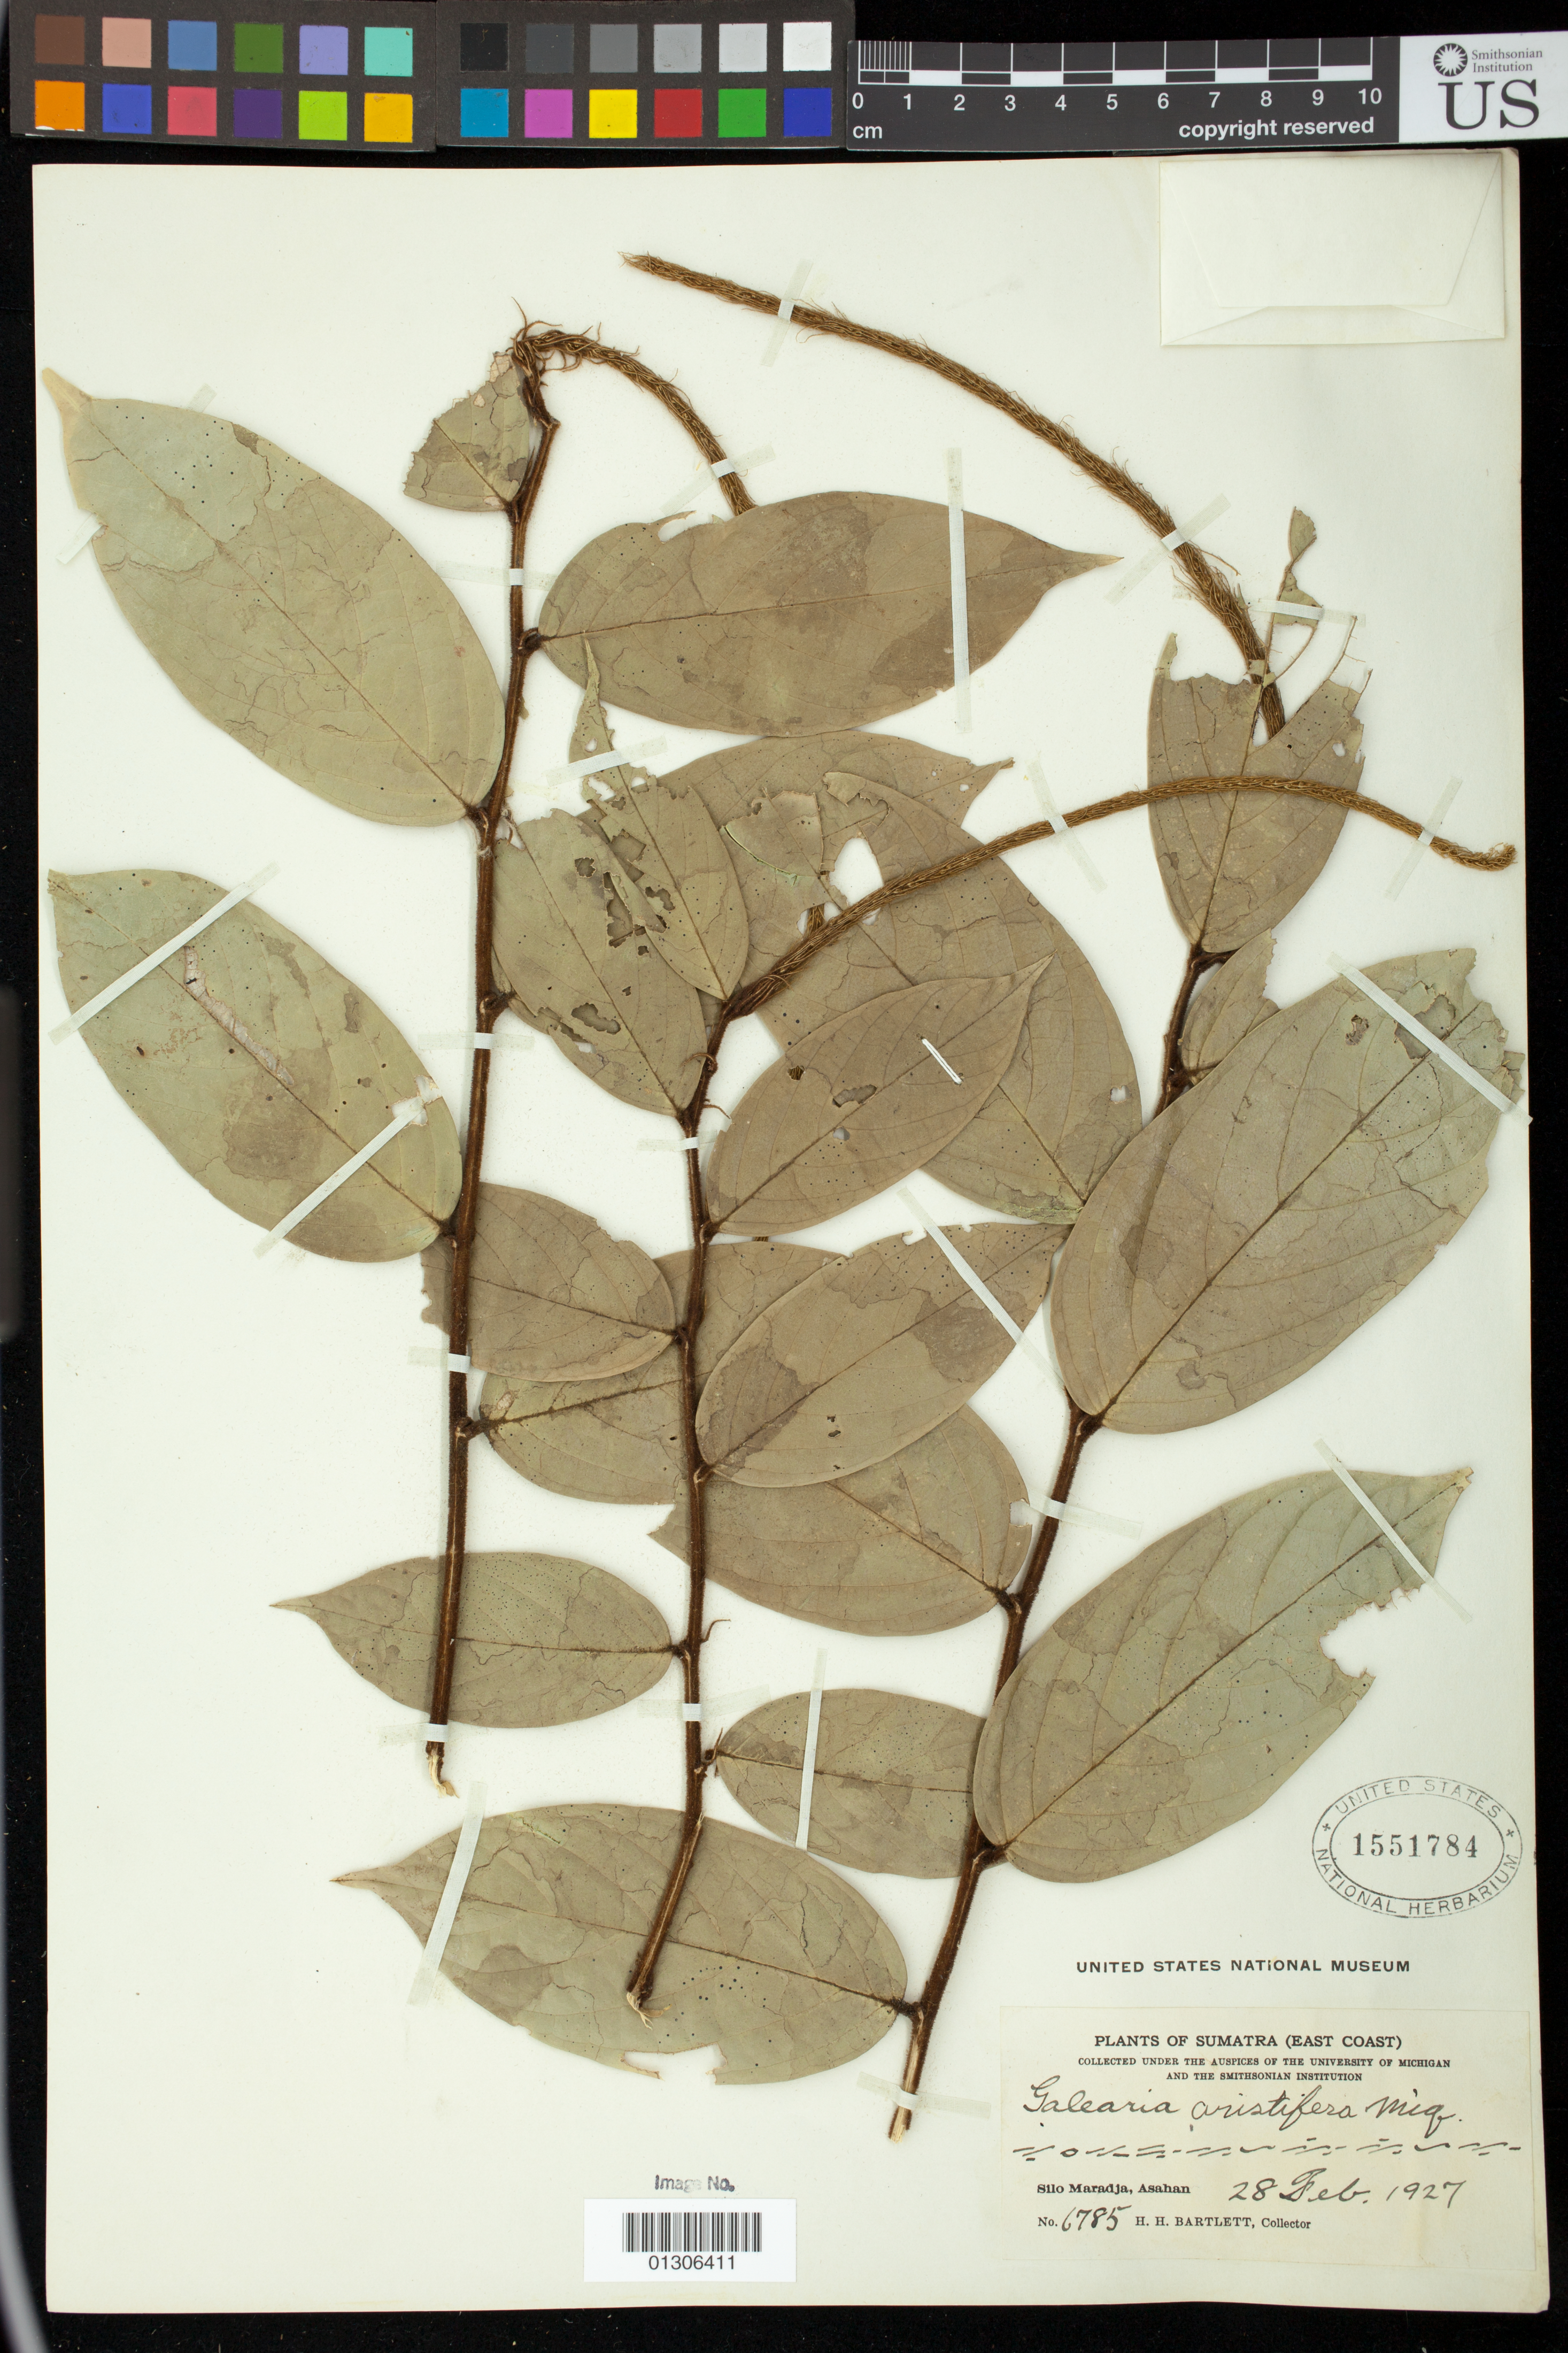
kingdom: Plantae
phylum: Tracheophyta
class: Magnoliopsida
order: Malpighiales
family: Pandaceae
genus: Galearia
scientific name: Galearia aristifera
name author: Miq.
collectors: H. H. Bartlett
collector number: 6785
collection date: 1927-02-28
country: Indonesia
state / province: Sumatra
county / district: Sumatera Utara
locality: Silo Maradja, Asahan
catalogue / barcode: US 1551784